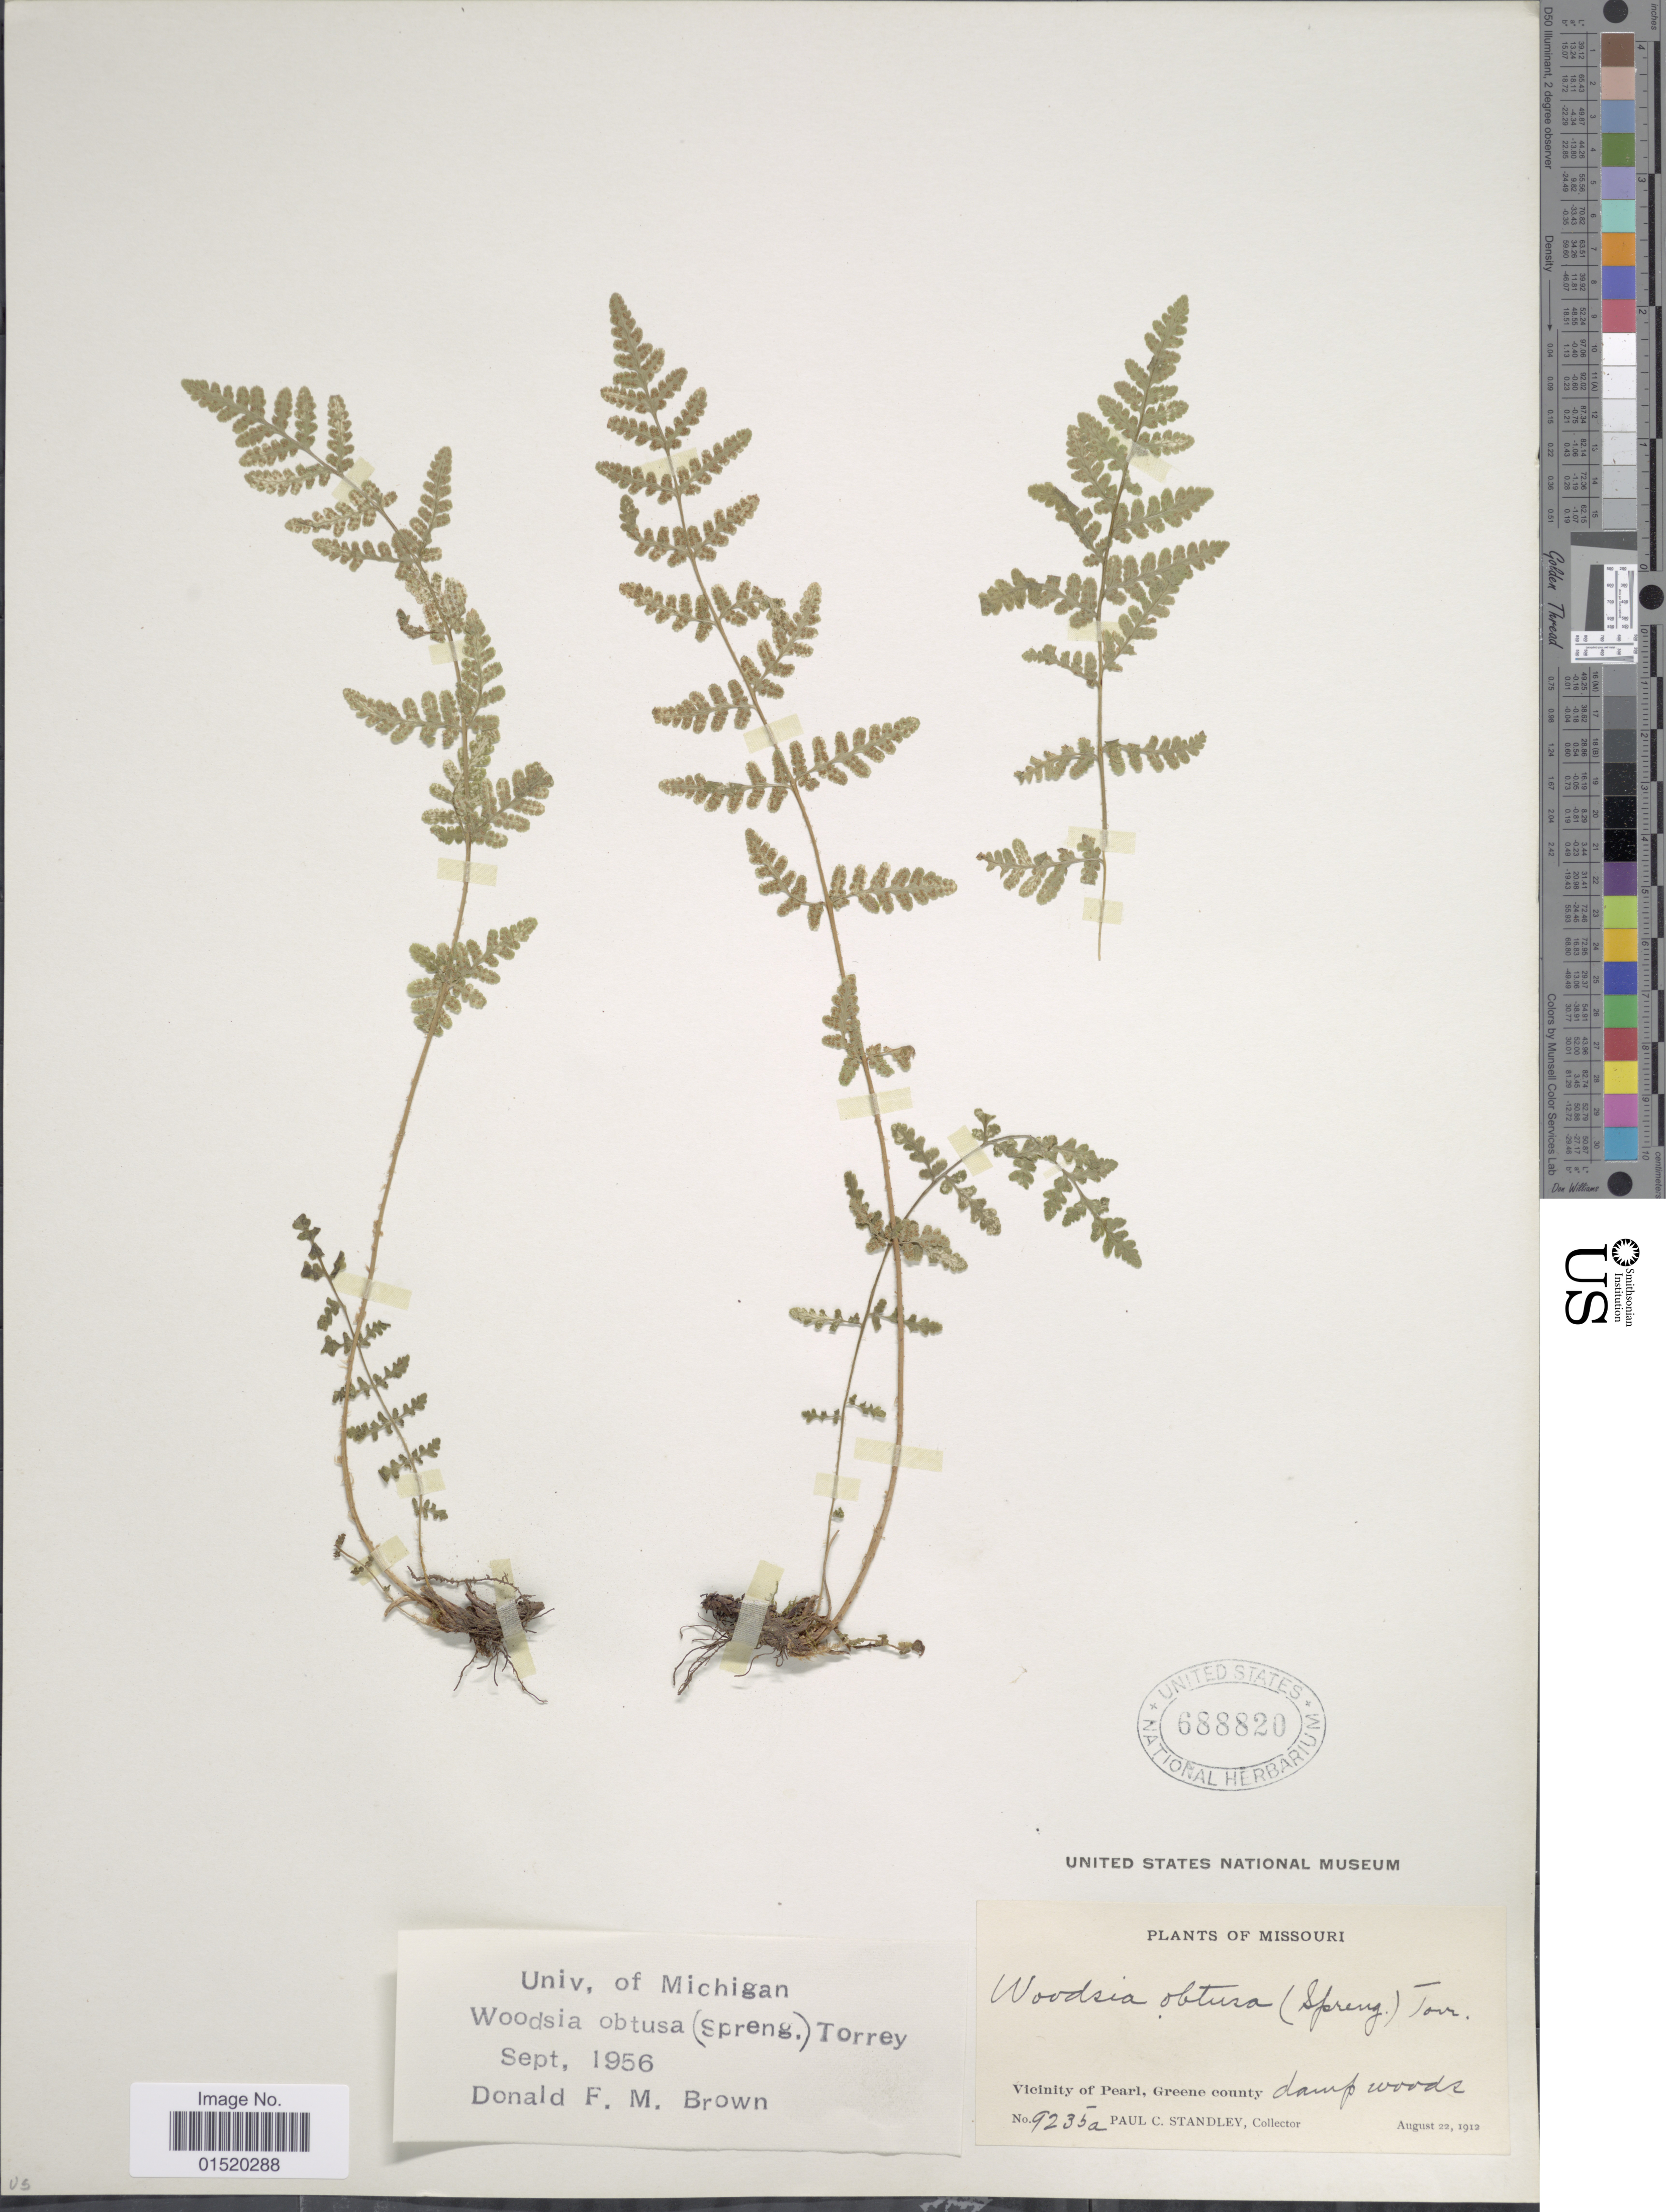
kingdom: Plantae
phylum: Tracheophyta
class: Polypodiopsida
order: Polypodiales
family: Woodsiaceae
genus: Woodsia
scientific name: Woodsia obtusa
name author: (Spreng.) Torr.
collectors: P. C. Standley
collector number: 9235a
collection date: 1912-08-22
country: United States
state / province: Missouri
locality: Vicinity of Pearl, Greene county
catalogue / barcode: US 688820